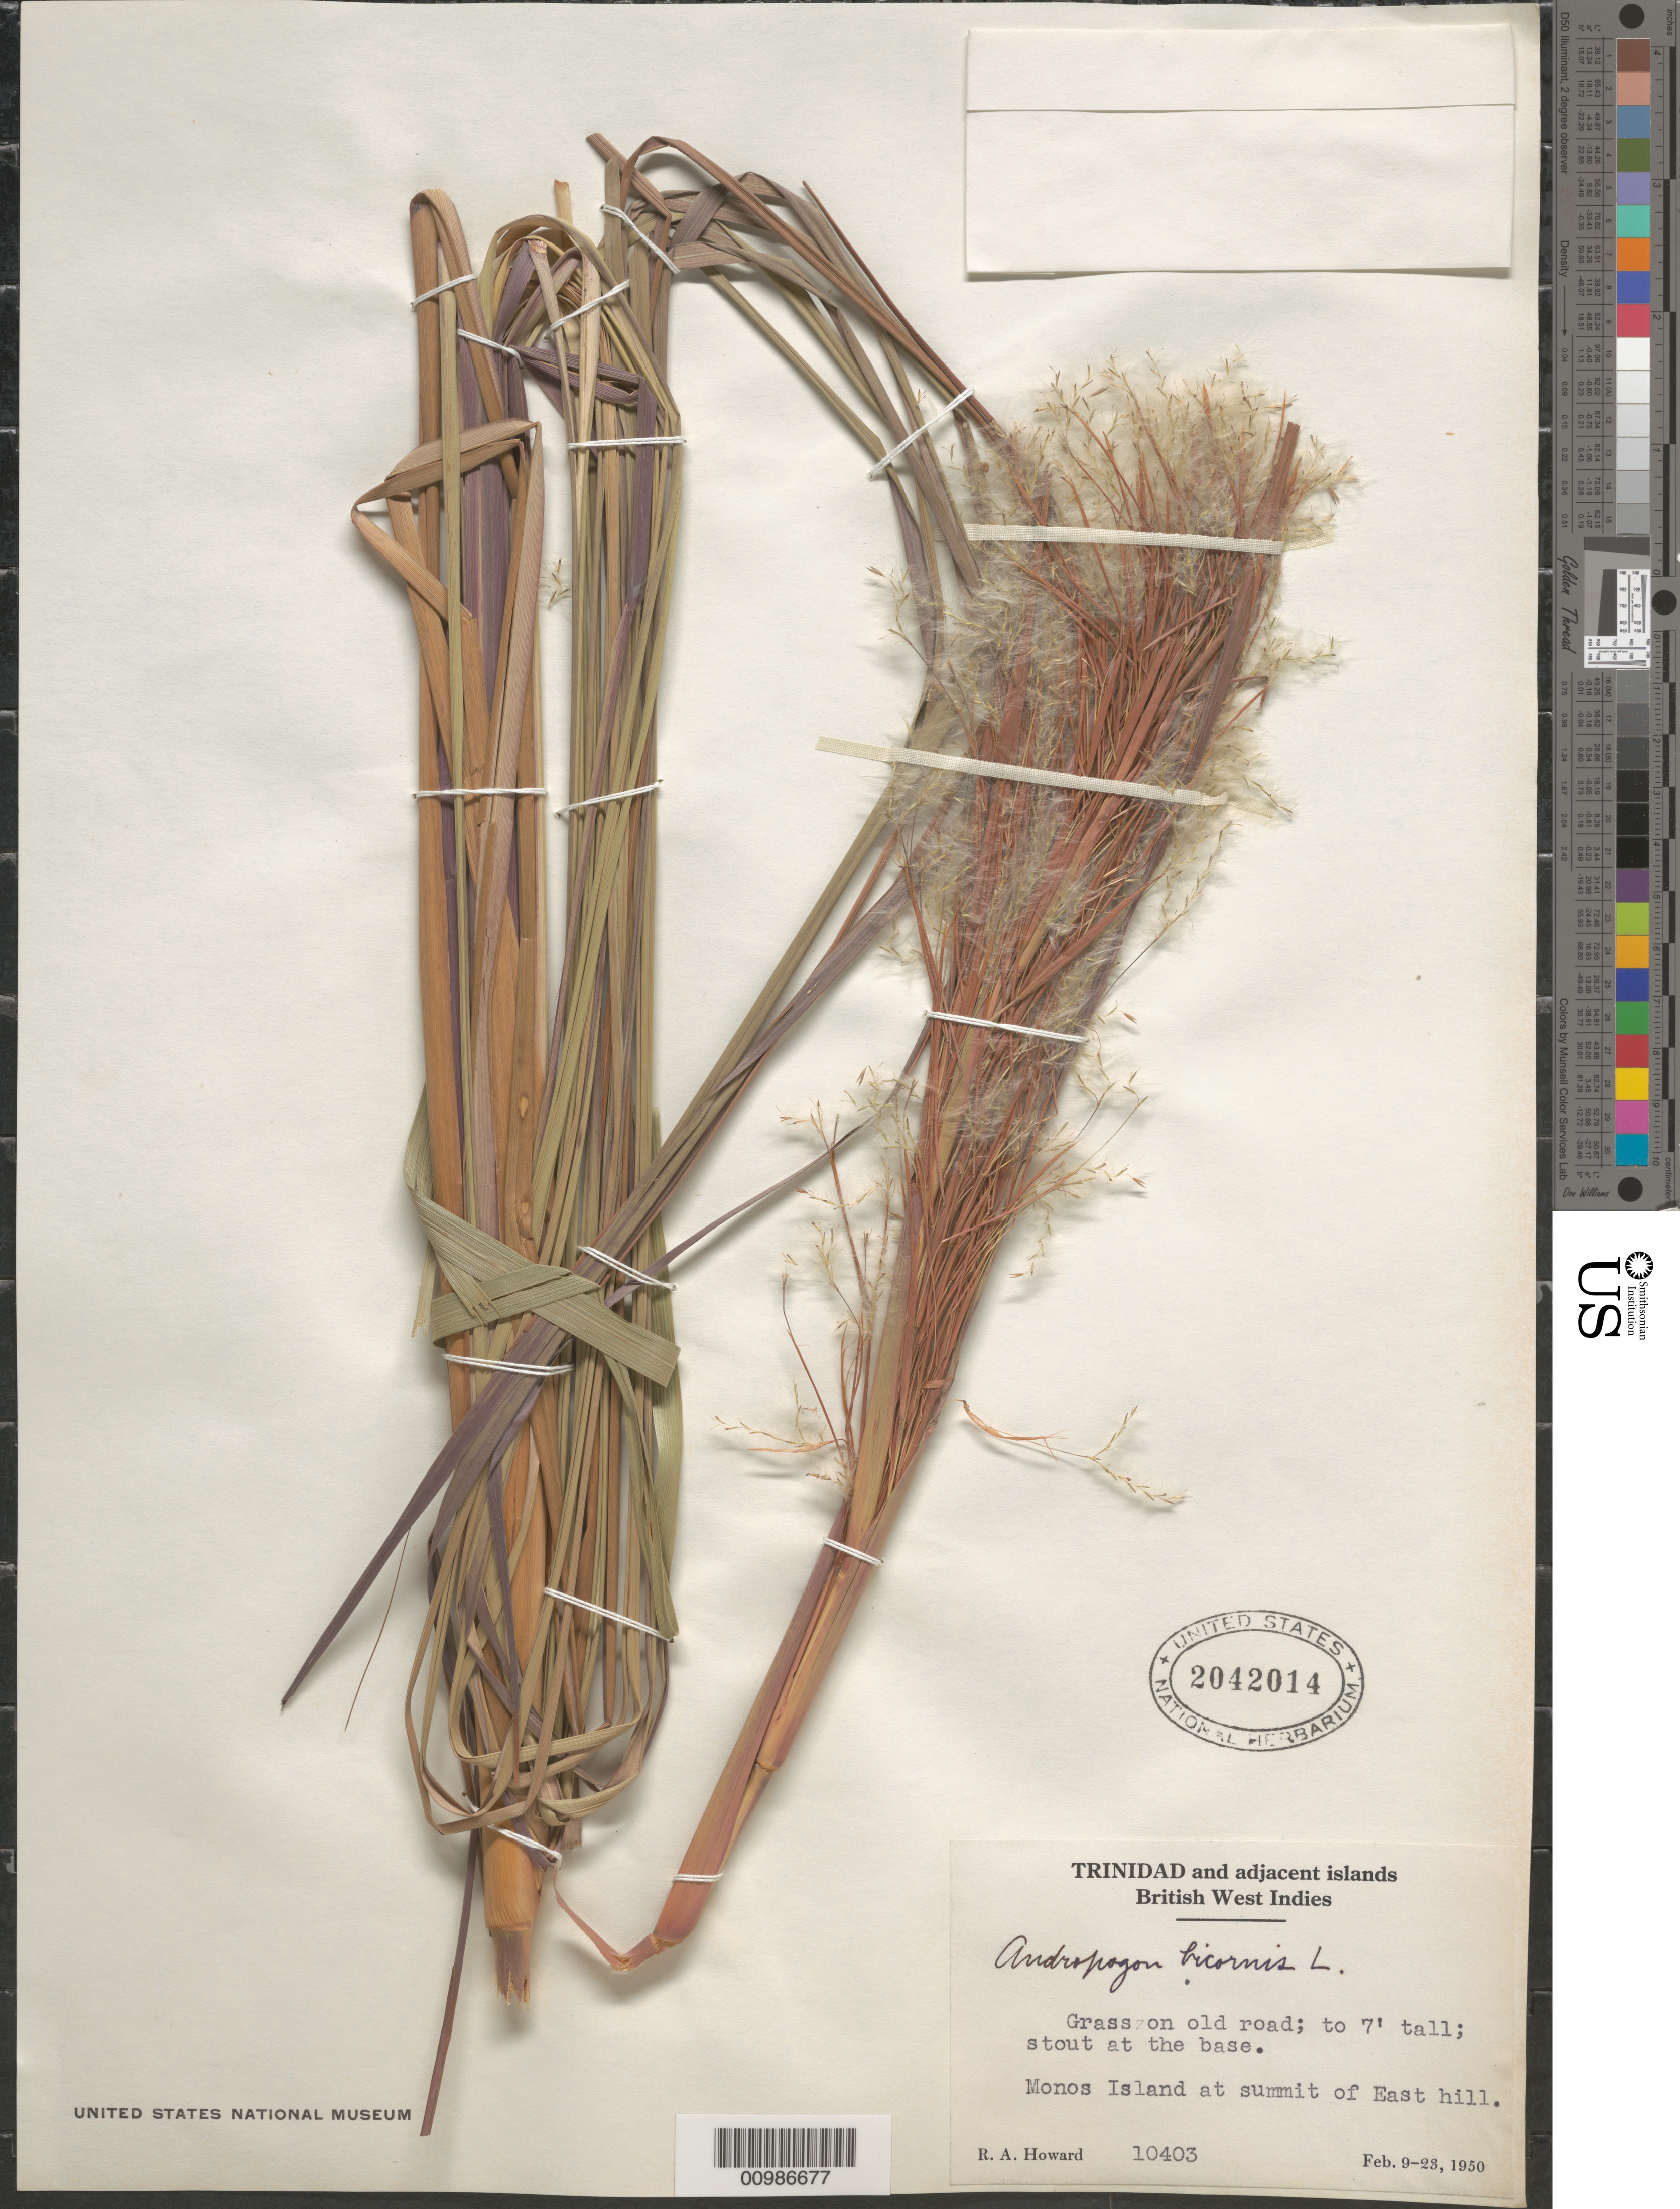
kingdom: Plantae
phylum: Tracheophyta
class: Liliopsida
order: Poales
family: Poaceae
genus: Andropogon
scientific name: Andropogon bicornis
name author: L.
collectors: R. A. Howard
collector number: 10403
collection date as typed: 09 Feb 1950 to23 Feb 1950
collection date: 1950-02-09/1950-02-23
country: Trinidad and Tobago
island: Monos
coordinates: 0 N, 0 E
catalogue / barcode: US 2042014